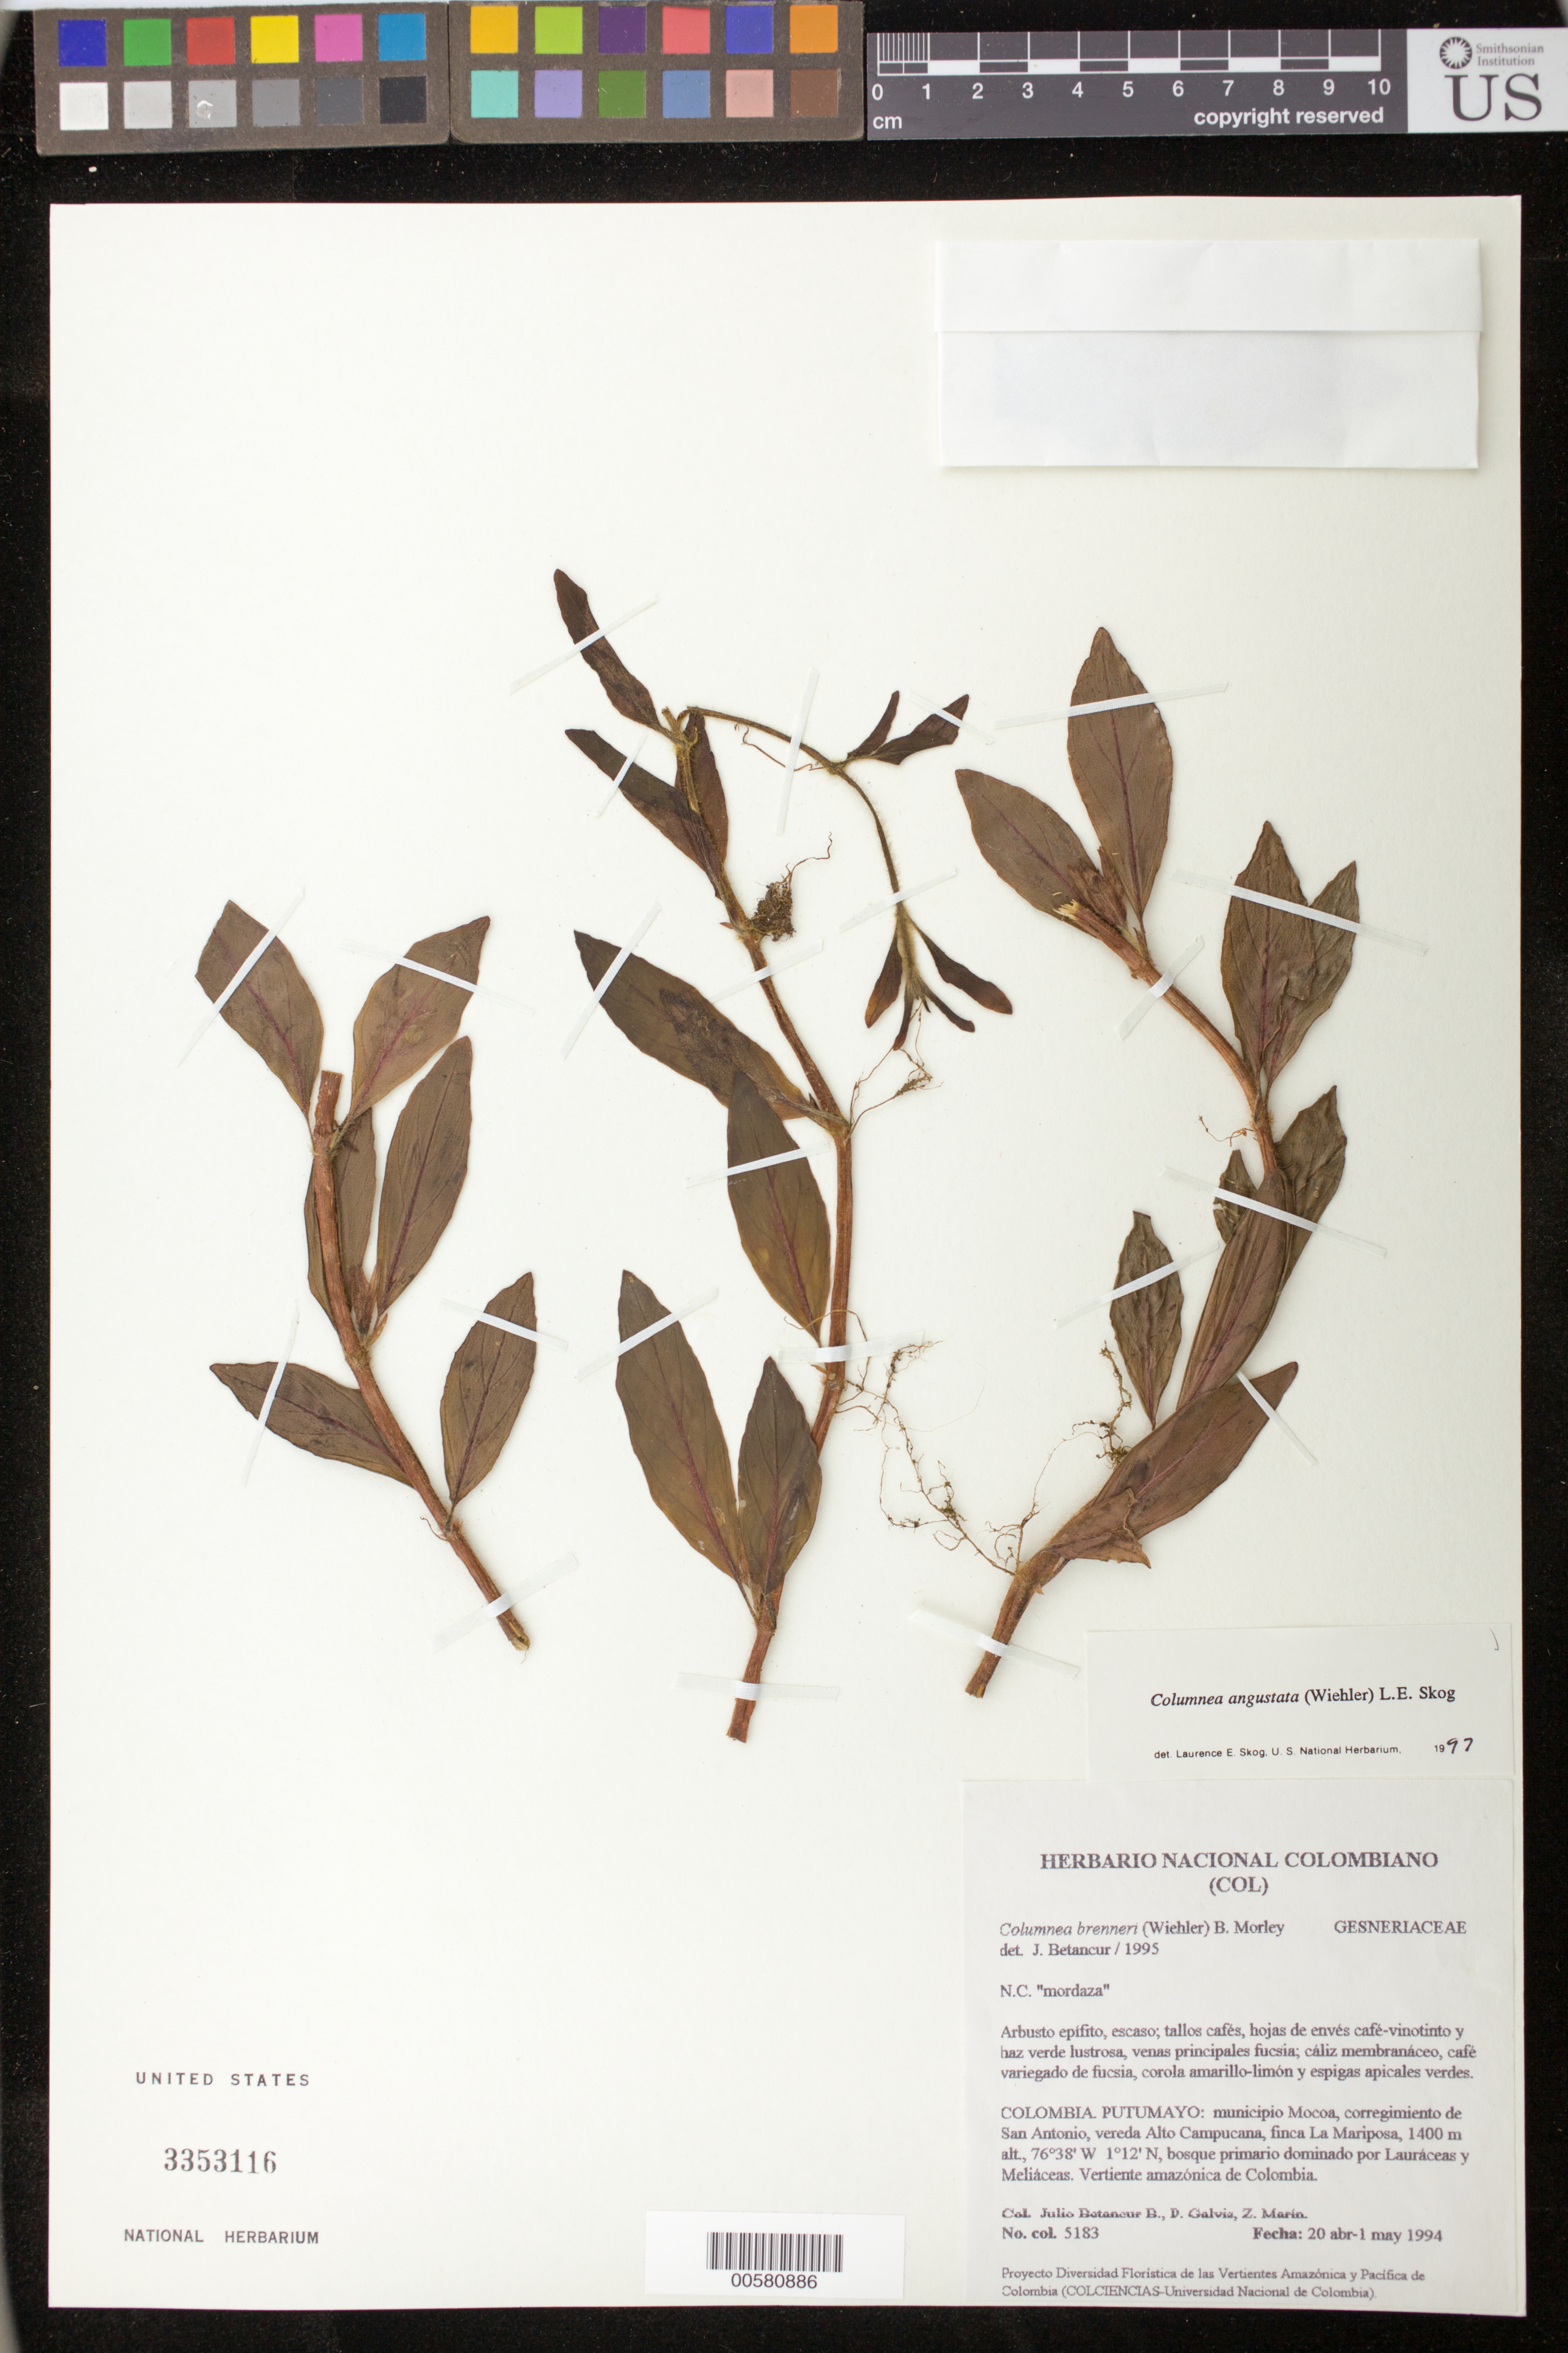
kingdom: Plantae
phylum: Tracheophyta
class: Magnoliopsida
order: Lamiales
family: Gesneriaceae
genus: Columnea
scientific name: Columnea angustata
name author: (Wiehler) L.E. Skog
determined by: Skog, Laurence E.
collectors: J. Betancur-B., P. Galvis & Z. Marin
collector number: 5183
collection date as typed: Apr-May 1994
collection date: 1994-04/1994-05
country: Colombia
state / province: Putumayo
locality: Mpio. Mocoa, corregimiento de San Antonio, vereda Alto Campucana, finca La Mariposa; vertiente amazónica de Colombia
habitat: Bosque primario dominado por Lauráceas y Meliáceas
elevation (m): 1400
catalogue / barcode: US 3353116